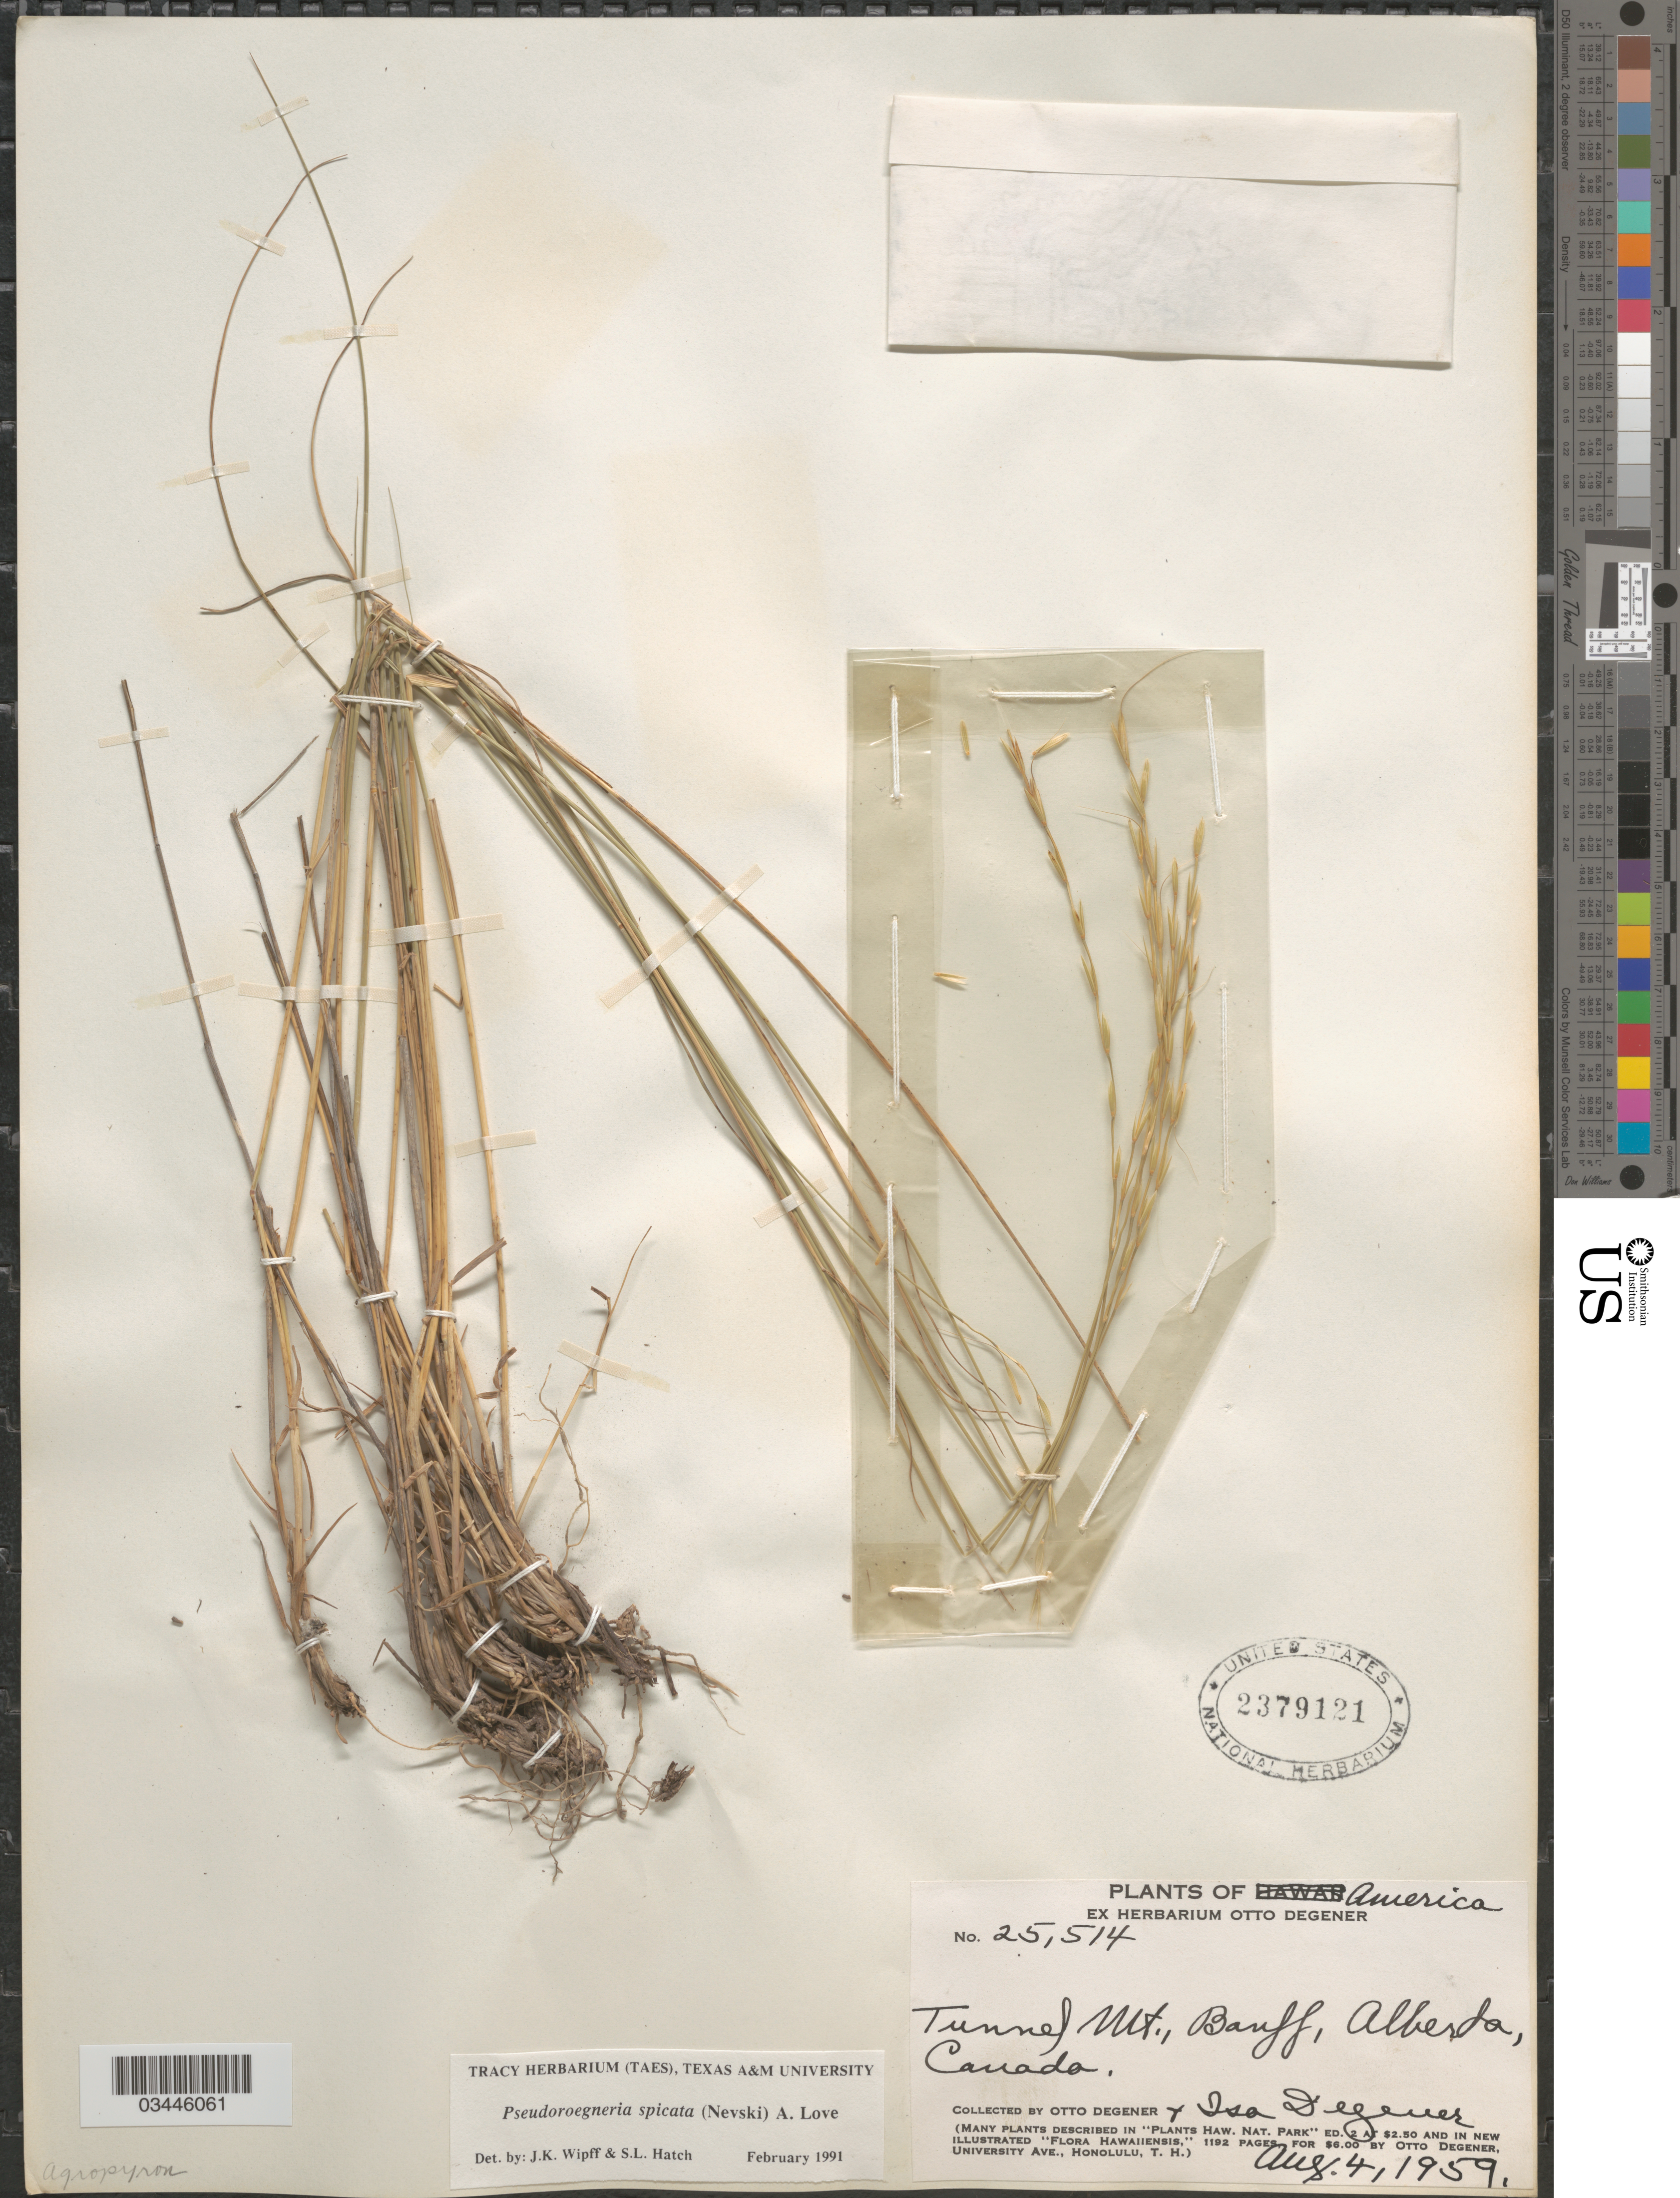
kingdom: Plantae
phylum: Tracheophyta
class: Liliopsida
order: Poales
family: Poaceae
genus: Pseudoroegneria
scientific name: Pseudoroegneria spicata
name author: (Pursh) Á. Löve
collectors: O. Degener & I. Degener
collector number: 25514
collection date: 1959-08-04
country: Canada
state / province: Alberta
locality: America. Tunnel Mt., Banff.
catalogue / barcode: US 2379121